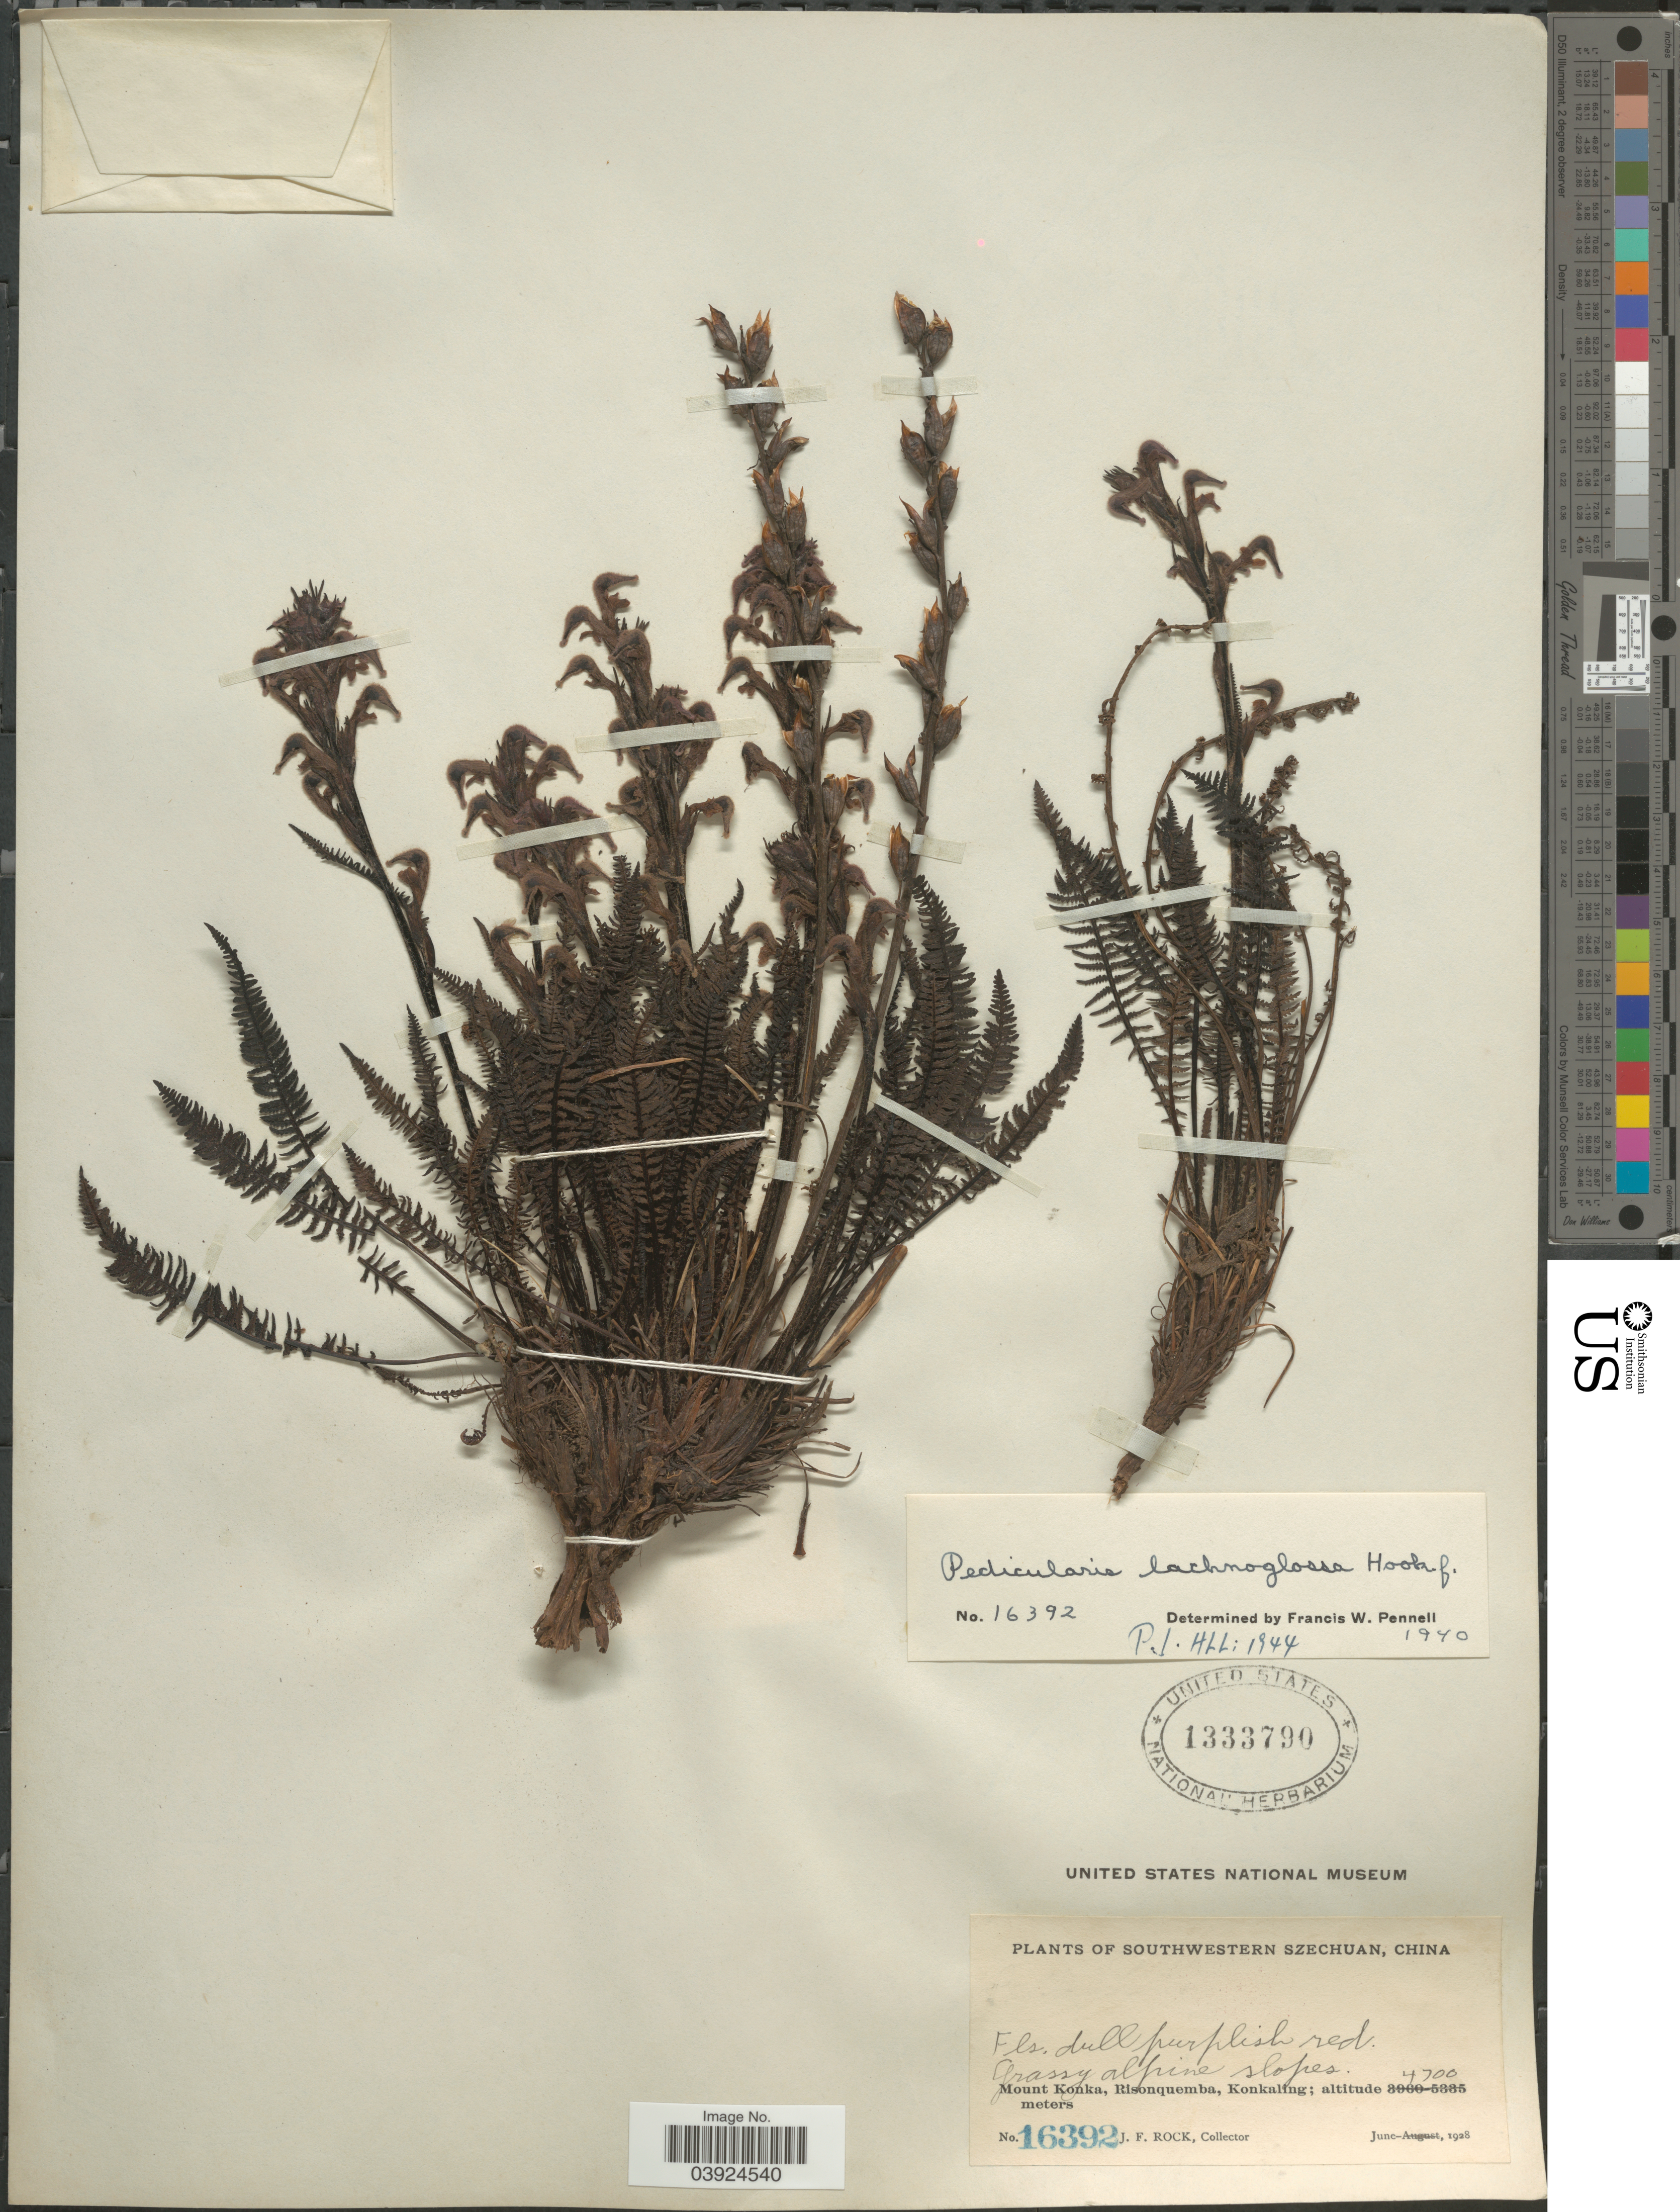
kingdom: Plantae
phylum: Tracheophyta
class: Magnoliopsida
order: Lamiales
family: Orobanchaceae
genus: Pedicularis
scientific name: Pedicularis lachnoglossa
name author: Hook. f.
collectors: J. Rock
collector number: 16392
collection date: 1928-06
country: China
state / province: Sichuan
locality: Southwestern Szechuan. Mount Konka, Risonquemba, Konkaling.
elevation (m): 4700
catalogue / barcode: US 1333790